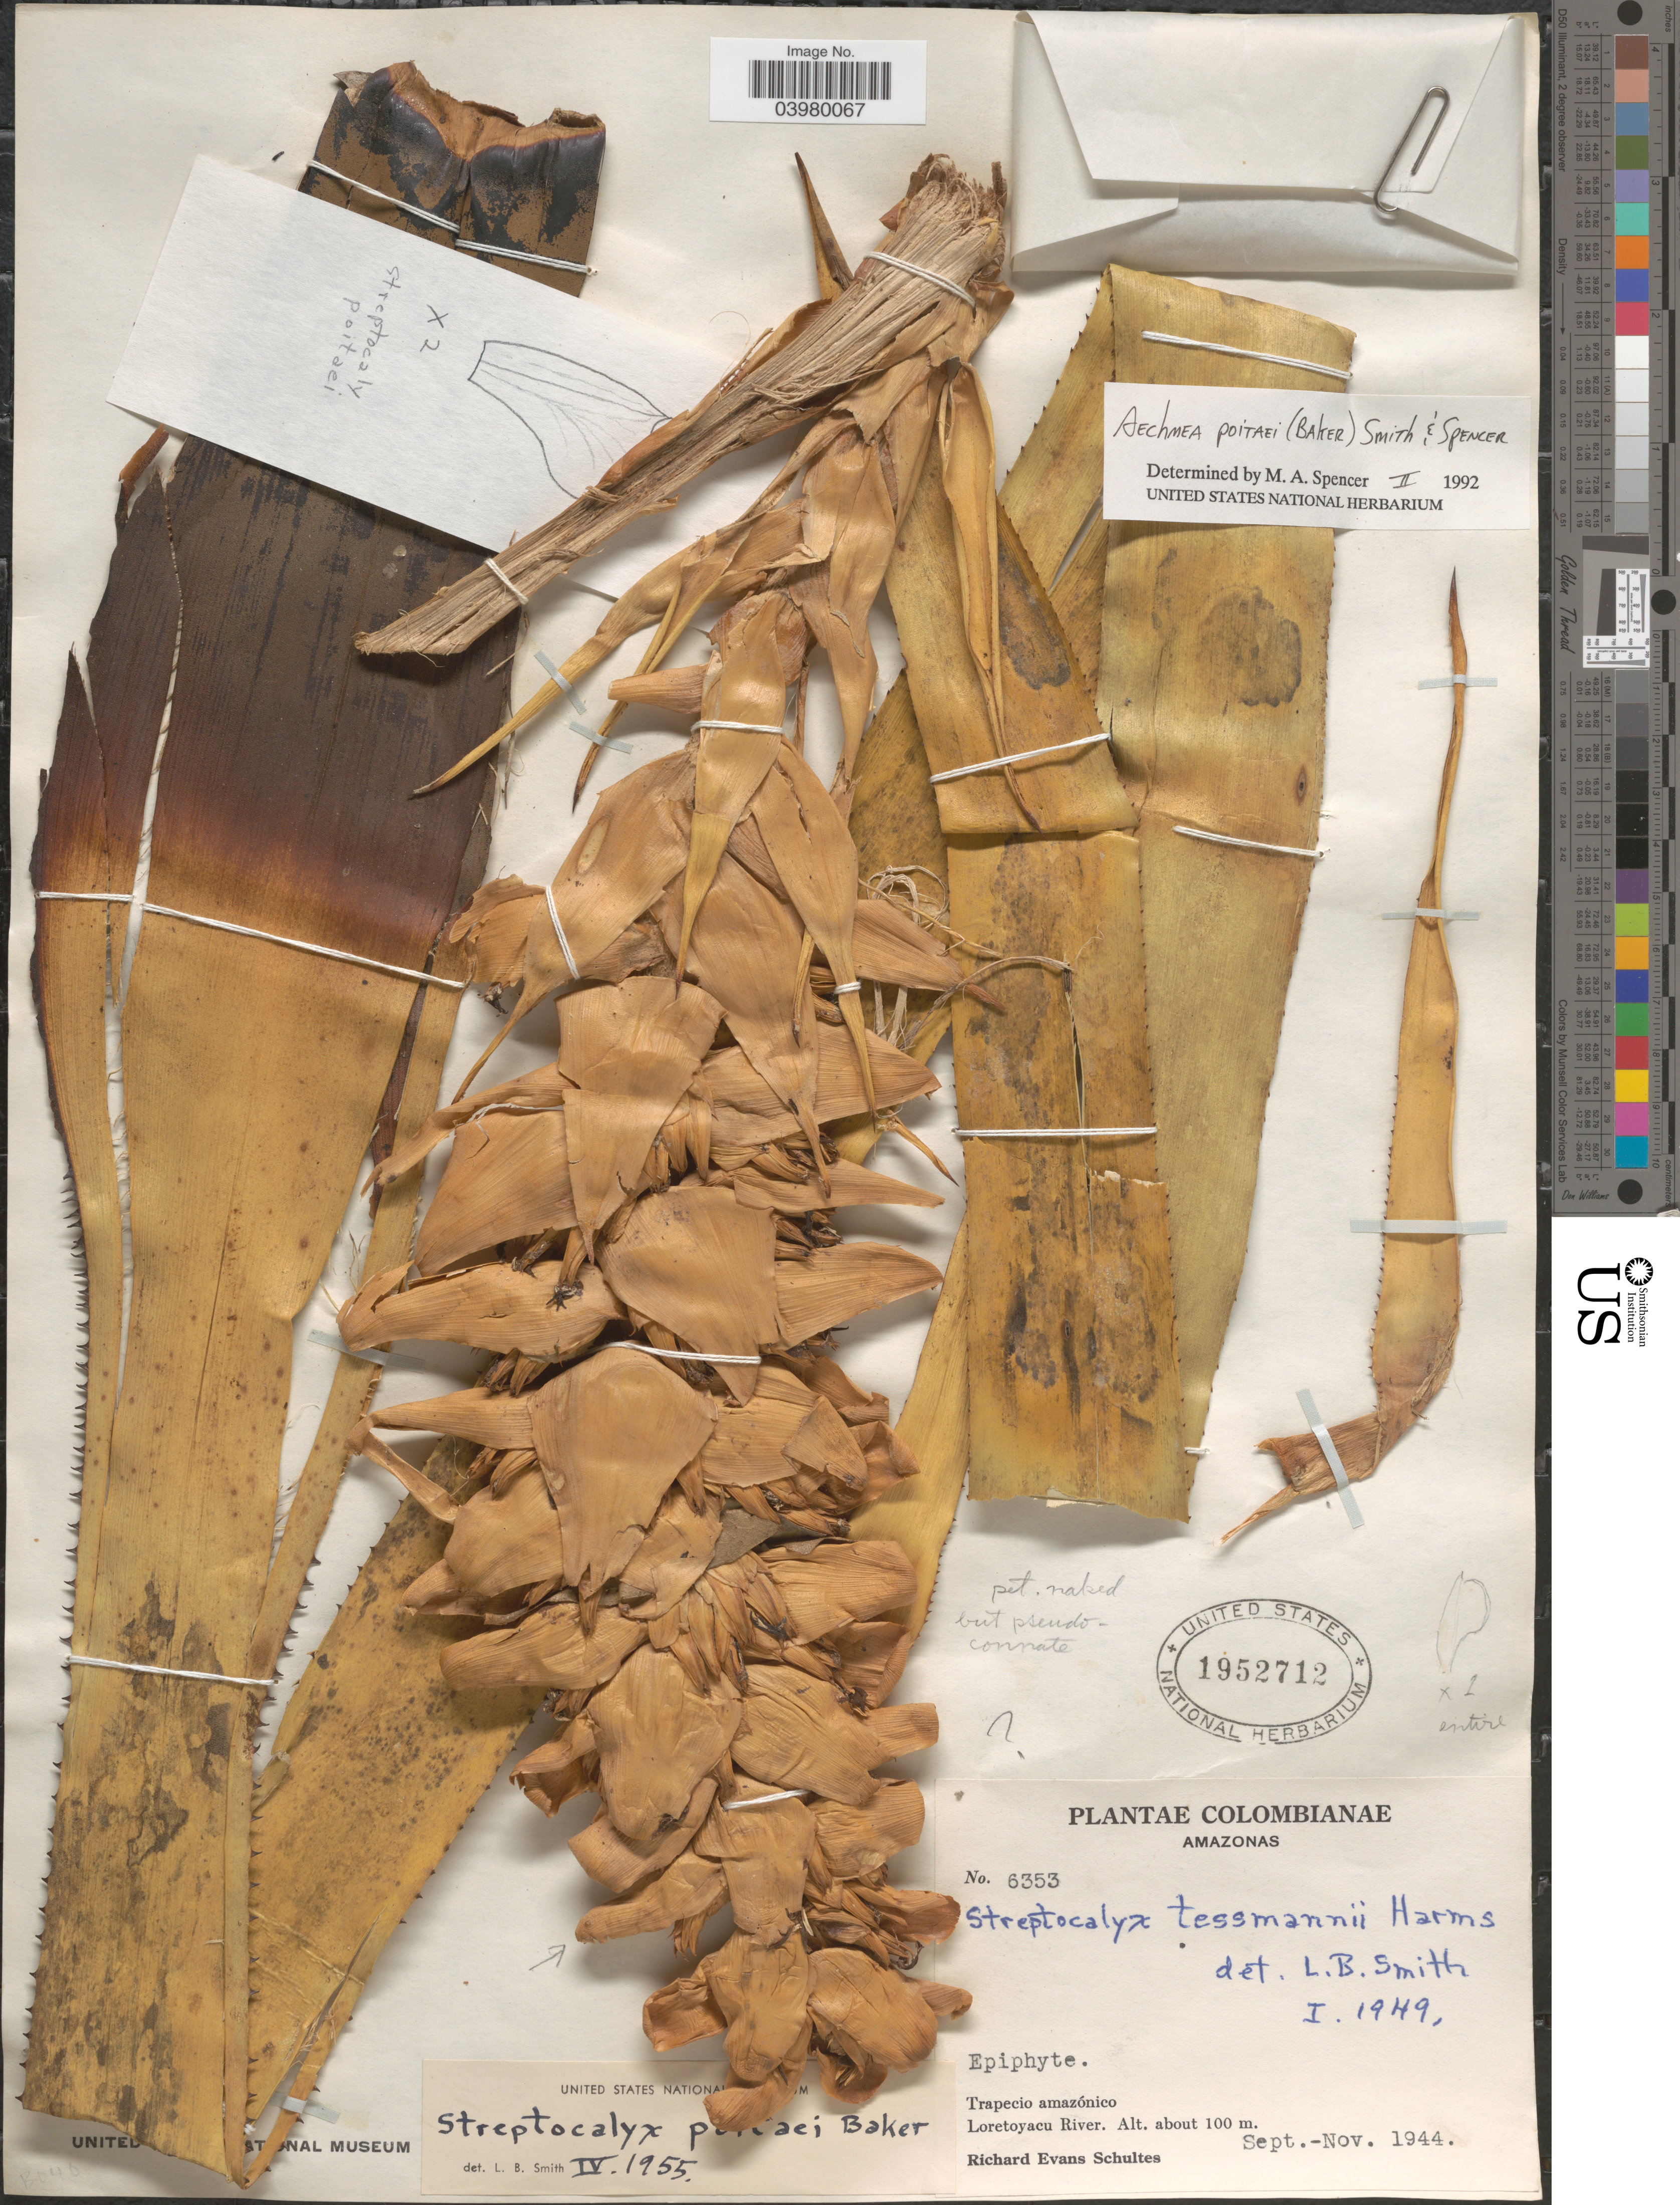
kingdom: Plantae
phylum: Tracheophyta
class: Liliopsida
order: Poales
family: Bromeliaceae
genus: Aechmea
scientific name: Aechmea poitaei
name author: (Baker) L.B. Sm. & M.A. Spencer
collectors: R. E. Schultes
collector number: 6353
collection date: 1944-09/1944-11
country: Colombia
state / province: Amazônas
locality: Trapecio amazónico. Loretoyacu River.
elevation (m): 100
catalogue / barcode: US 1952712